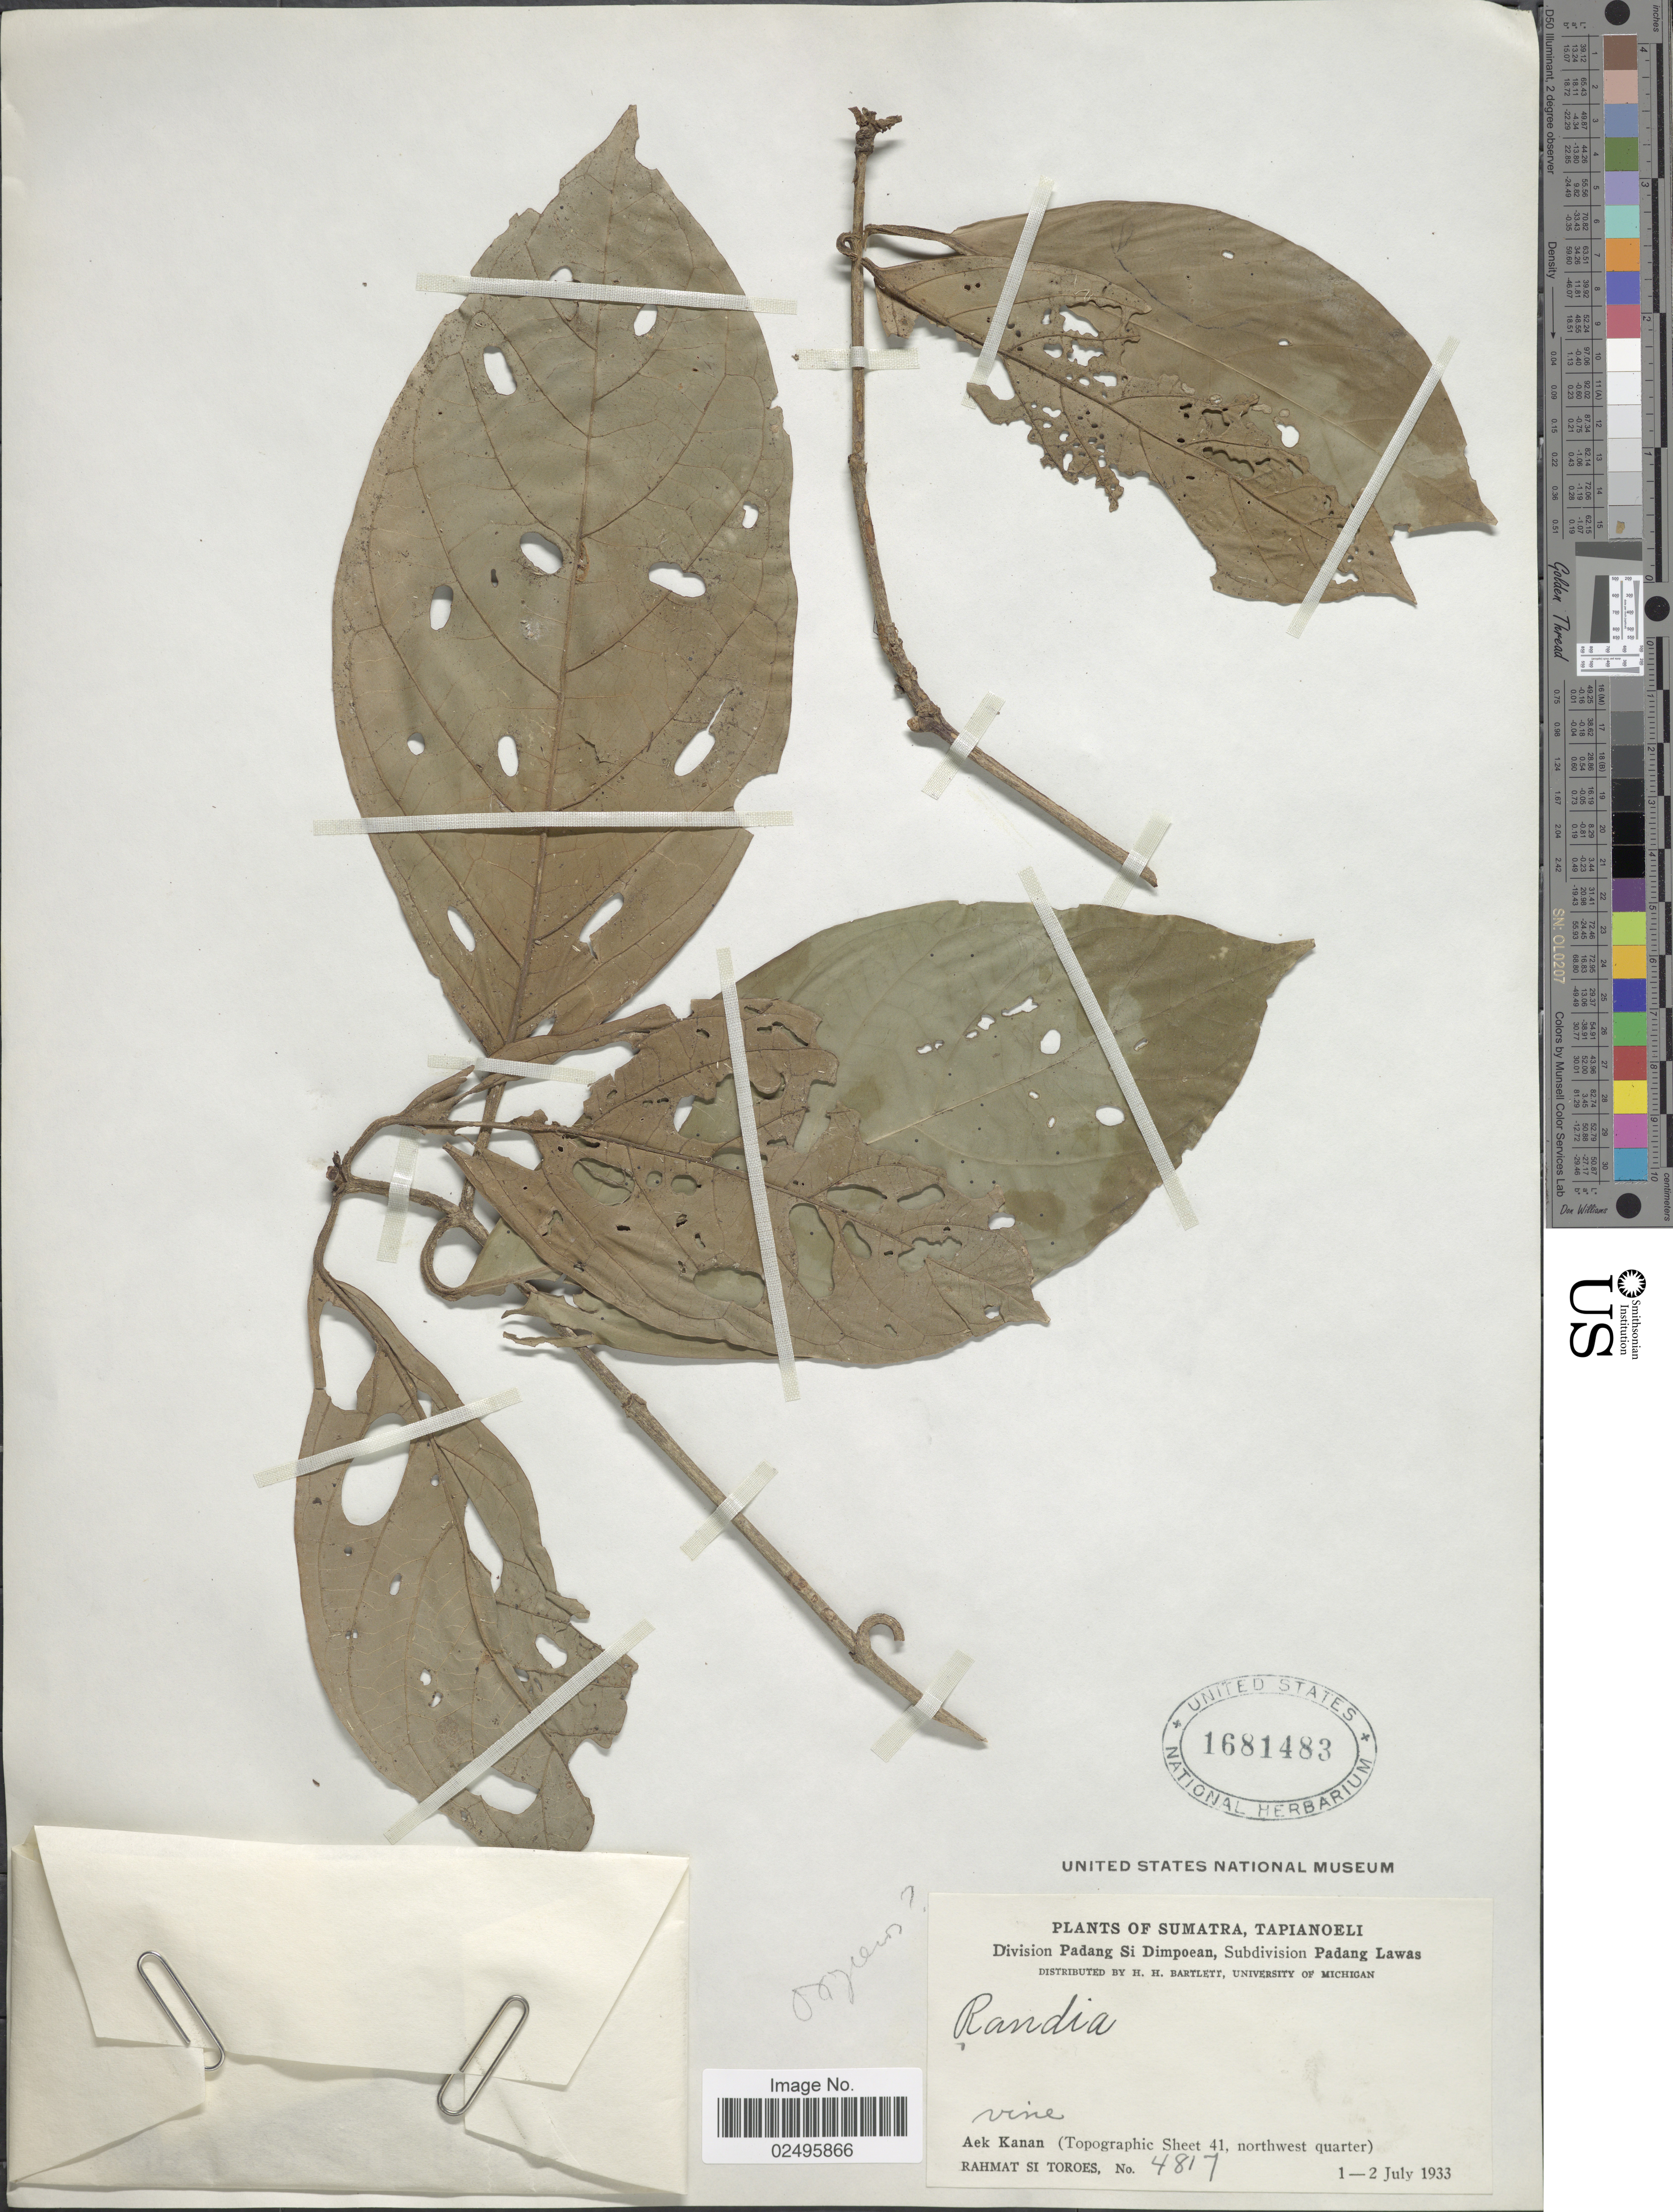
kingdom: Plantae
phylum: Tracheophyta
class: Magnoliopsida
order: Gentianales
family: Rubiaceae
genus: Oxyceros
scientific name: Oxyceros sp.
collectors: Rahmat Si Boeea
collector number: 4817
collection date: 1933-07-01/1933-07-02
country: Indonesia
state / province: Sumatra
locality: Tapianoeli, Division Padang Si Dimpoean, Subdivision Padang Lawas. Aek Kanan (Topographic Sheet 41, northwest quarter)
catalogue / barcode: US 1681483